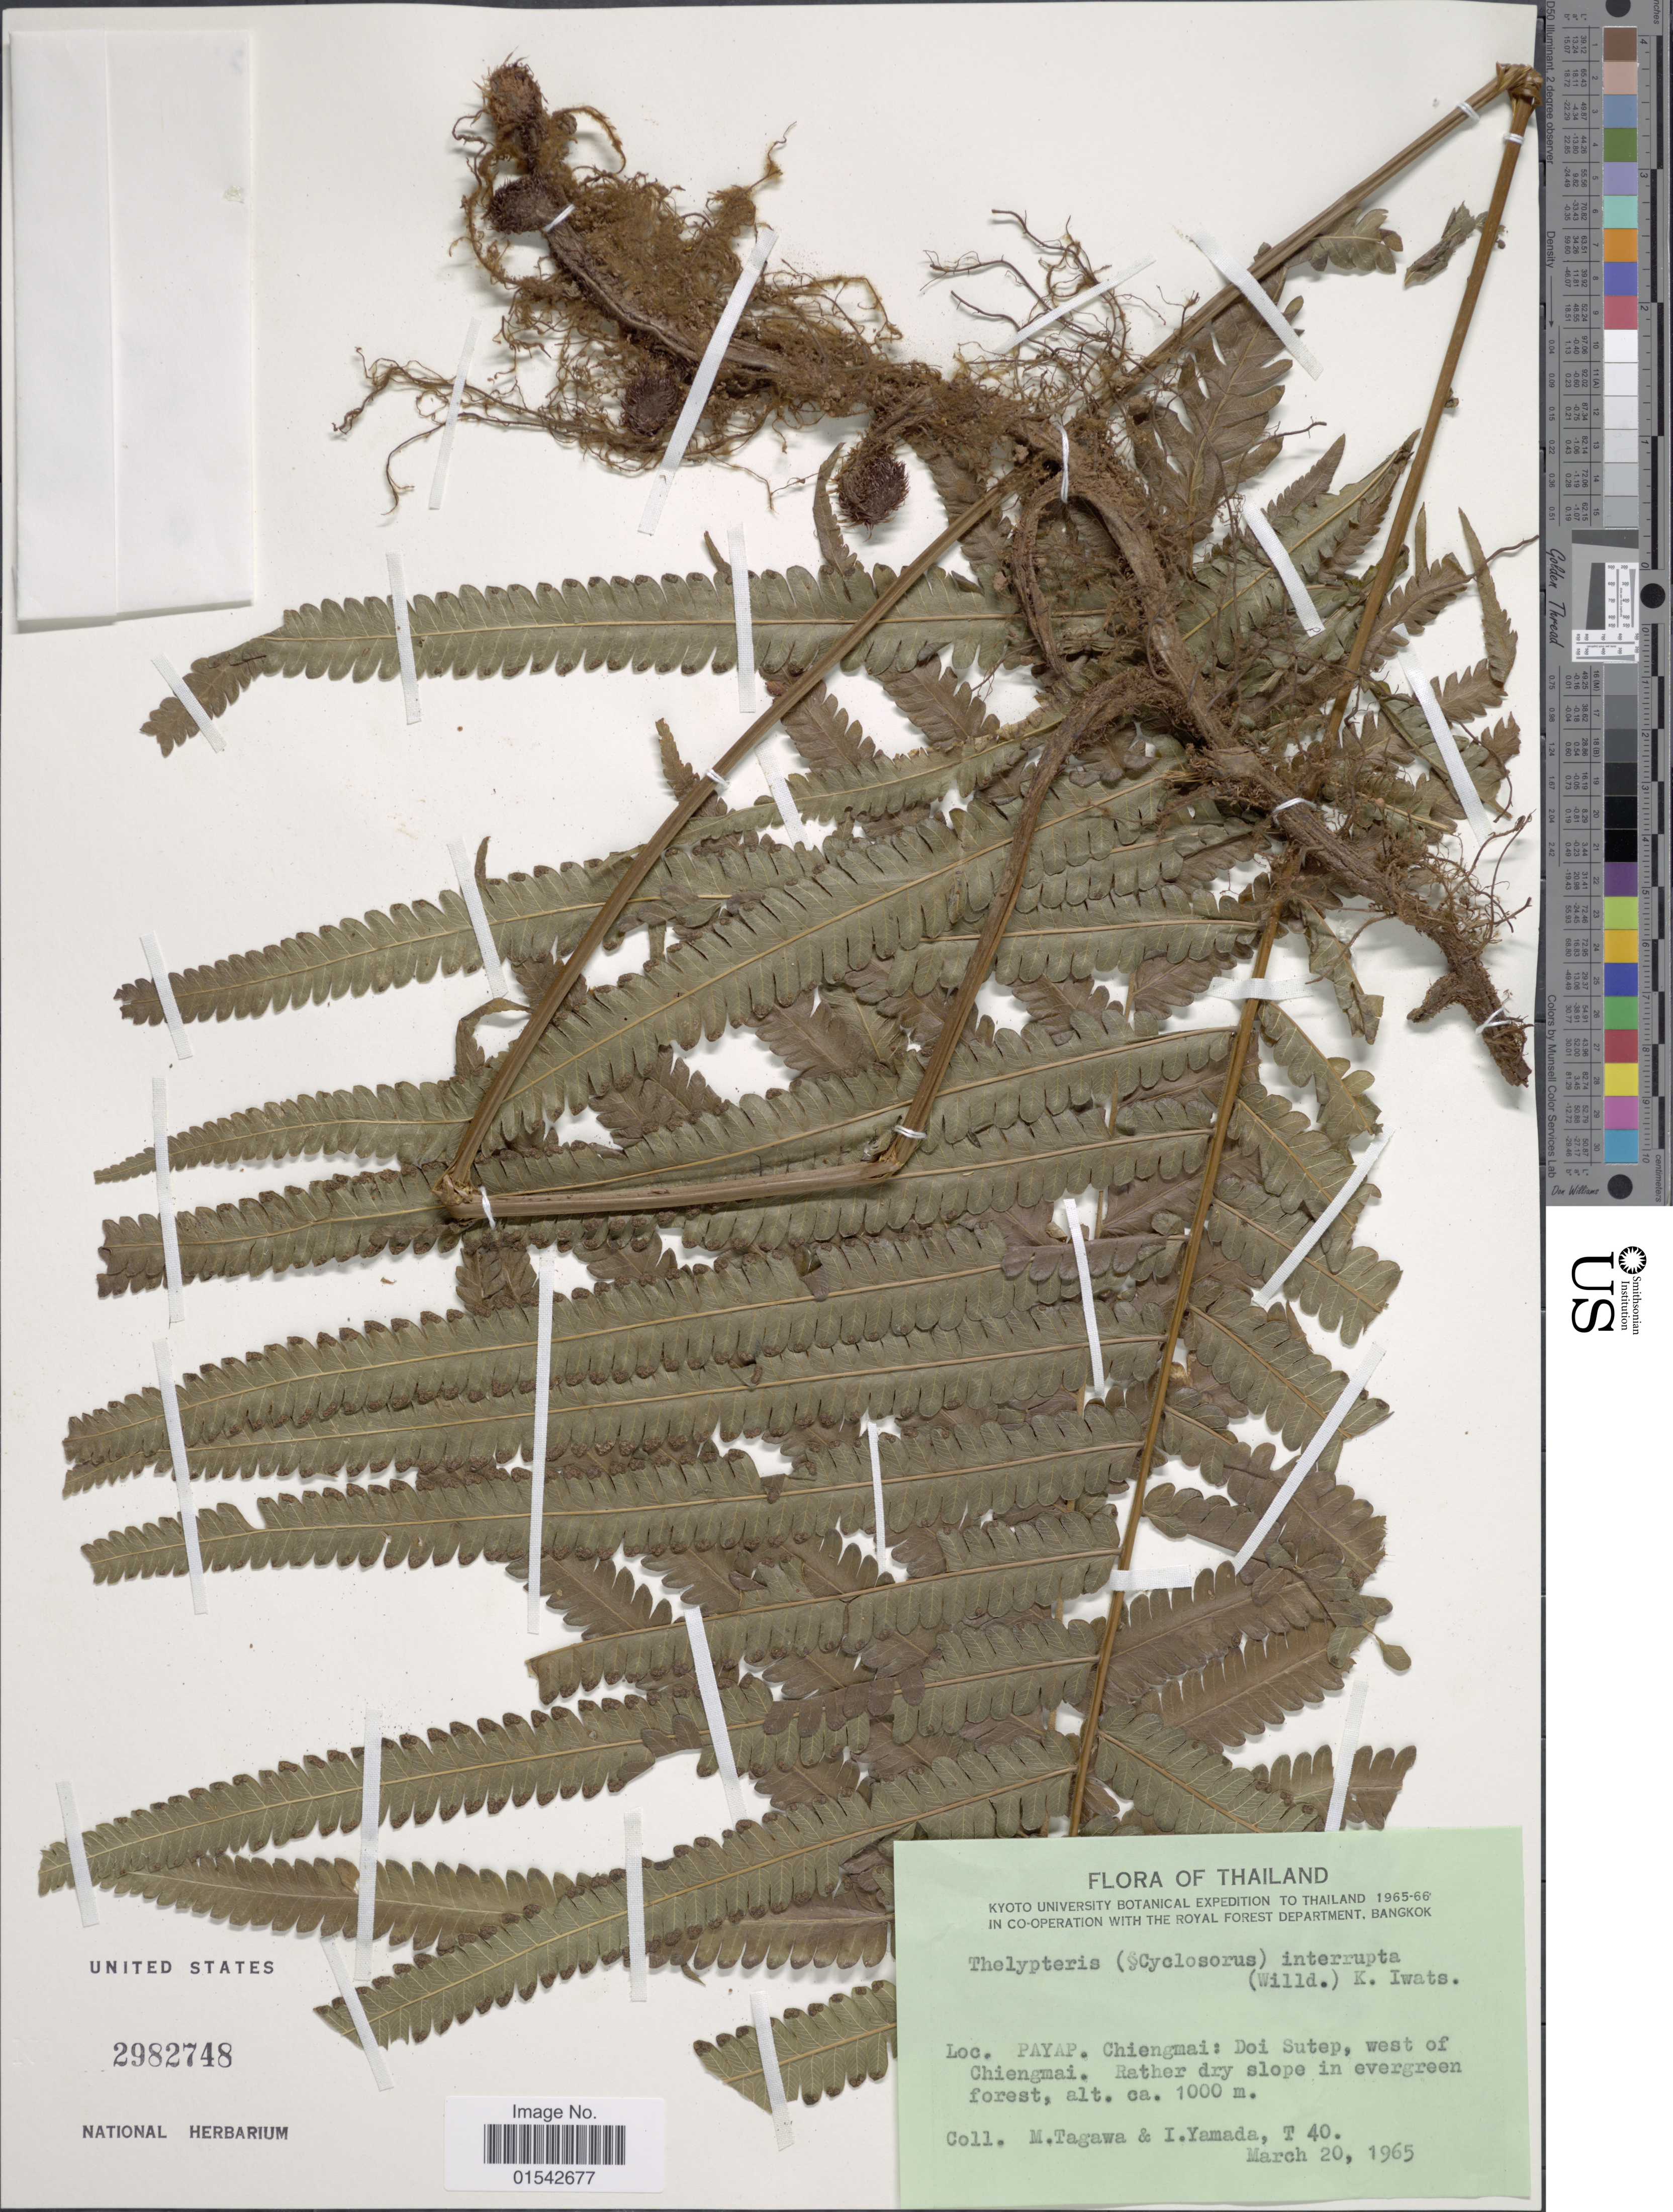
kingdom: Plantae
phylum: Tracheophyta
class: Polypodiopsida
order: Polypodiales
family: Thelypteridaceae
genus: Cyclosorus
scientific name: Cyclosorus interruptus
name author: (Willd.) H. Itô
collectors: M. Tagawa & I. Yamada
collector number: T40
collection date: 1965-03-20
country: Thailand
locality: Payap, Chiengmai: Doi Sutep, west of Chiengmai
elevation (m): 1000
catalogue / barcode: US 2982748